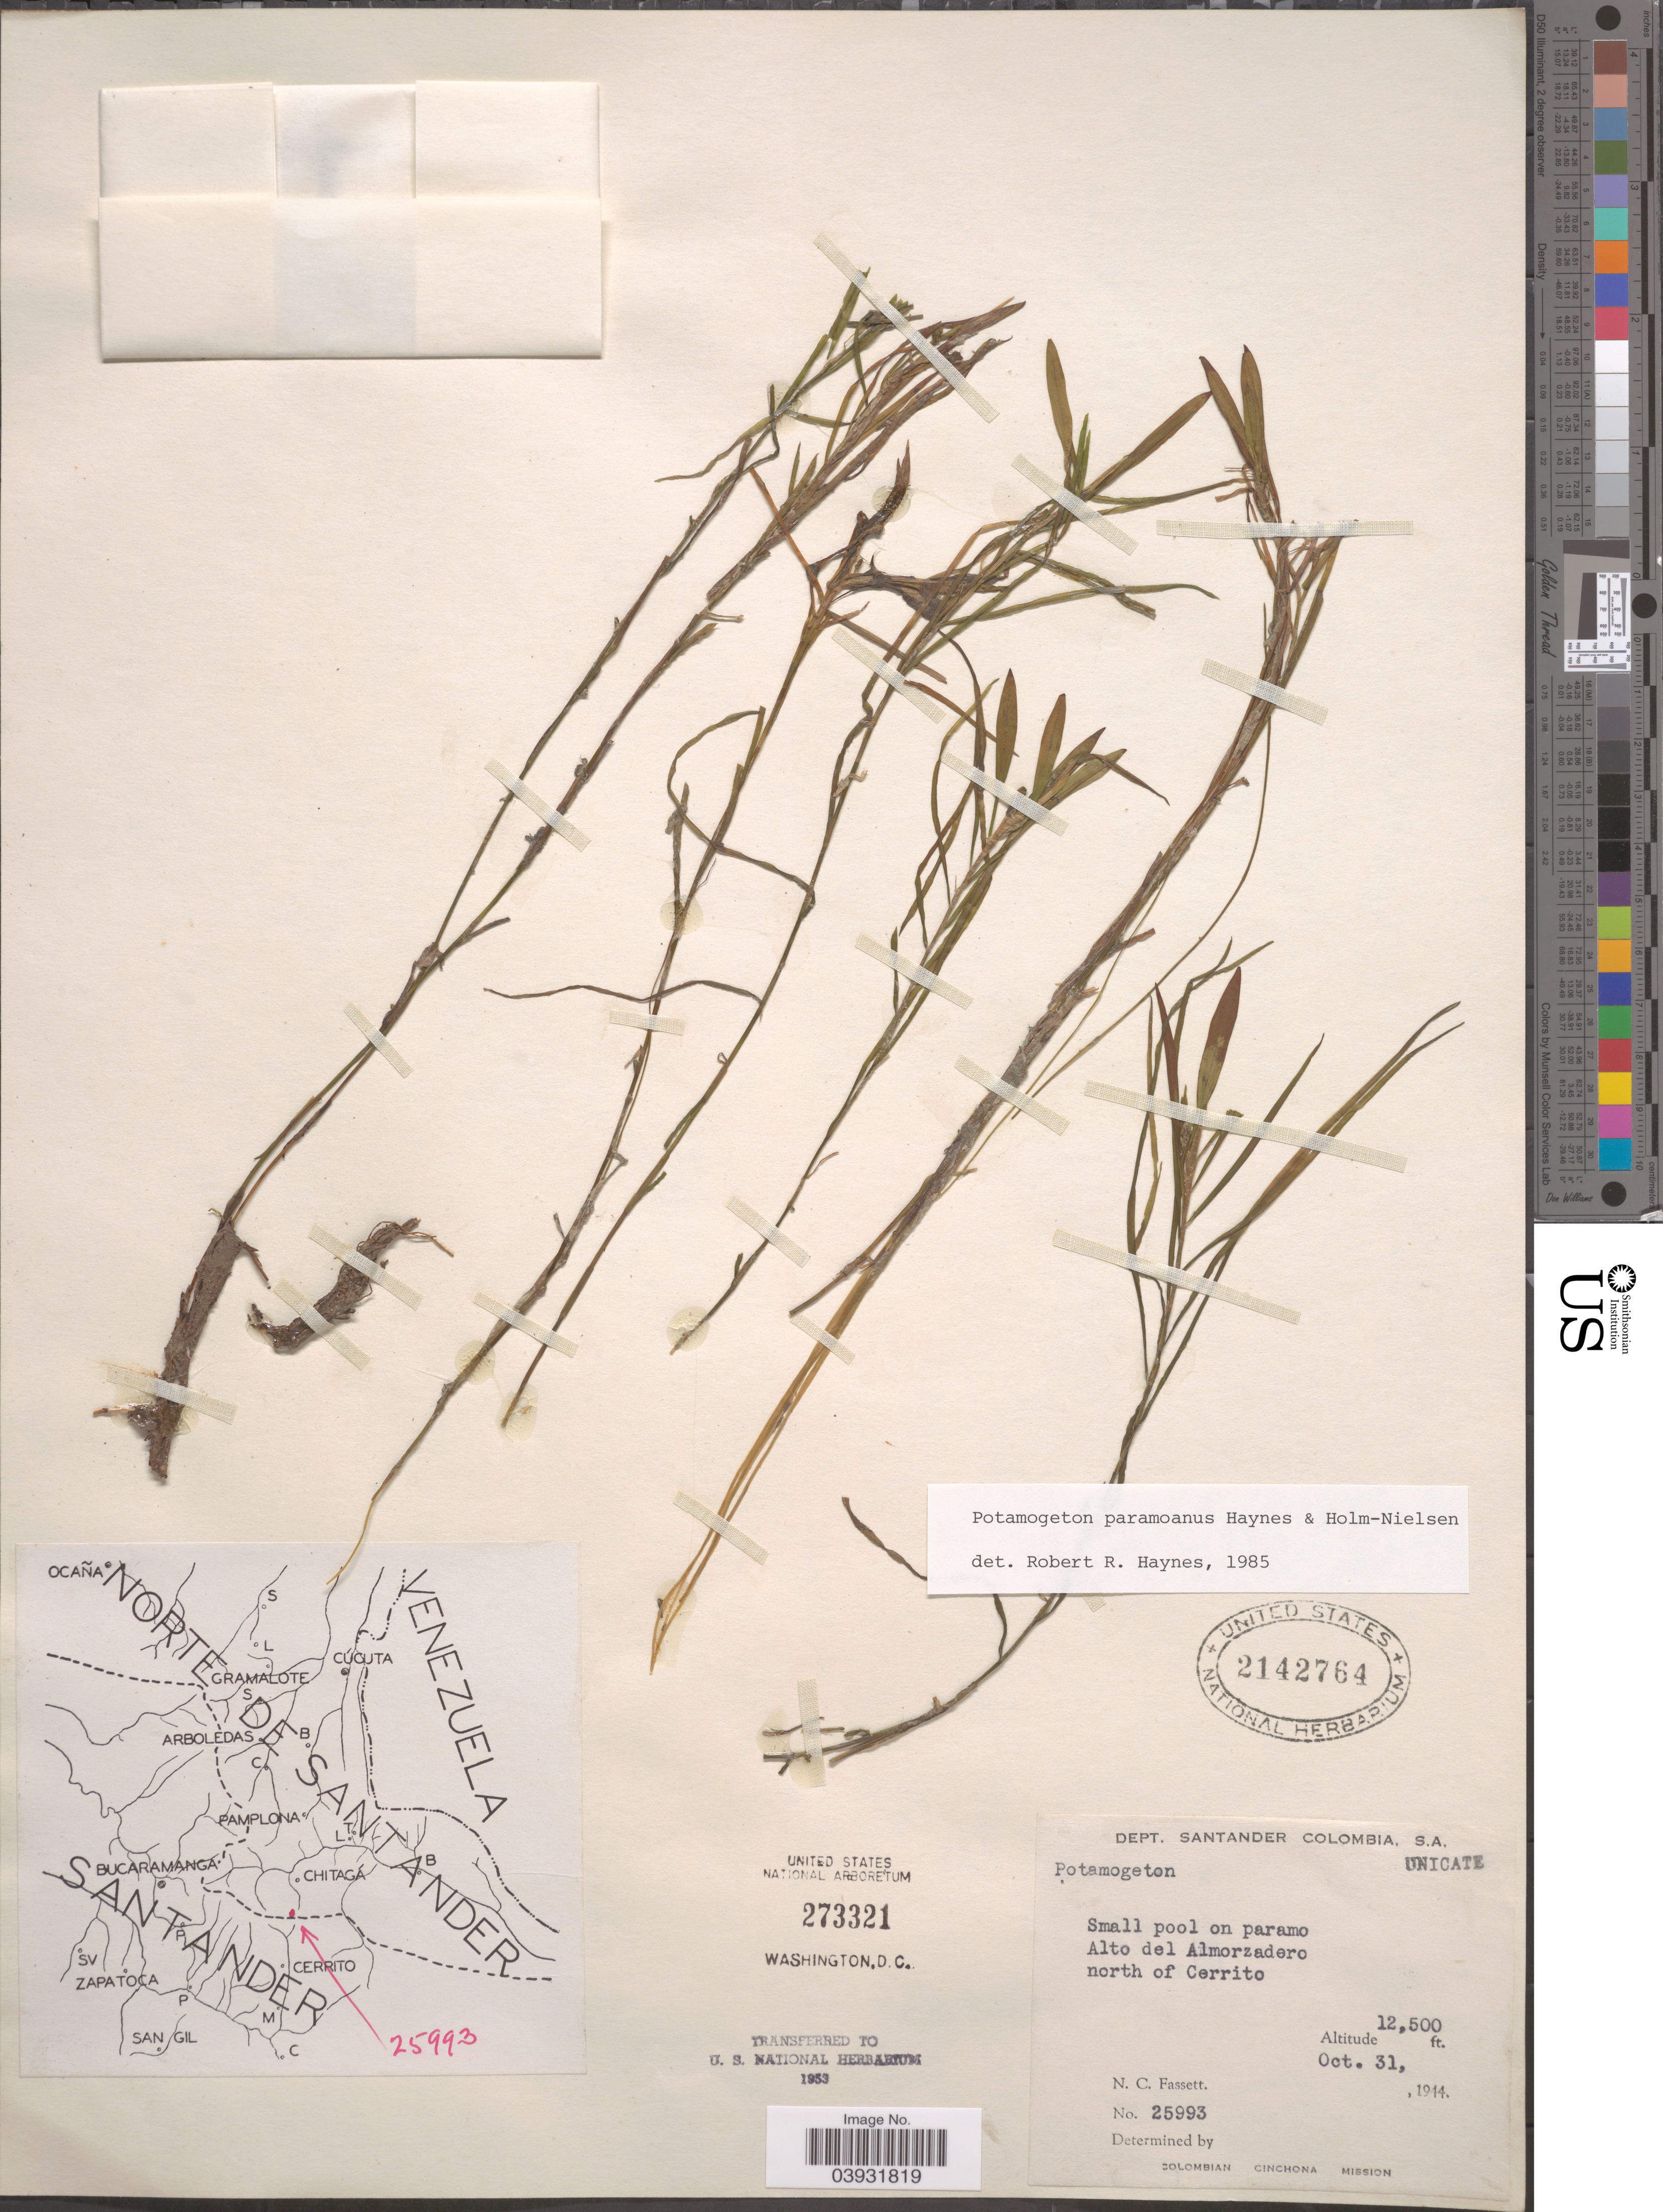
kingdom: Plantae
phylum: Tracheophyta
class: Liliopsida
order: Alismatales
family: Potamogetonaceae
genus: Potamogeton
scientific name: Potamogeton paramoanus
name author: R.R. Haynes & Holm-Nielsen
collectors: N. C. Fassett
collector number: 25993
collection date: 1944-10-31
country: Colombia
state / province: Santander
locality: Dept. Santander. Alto del Almorzadero north of Cerrito.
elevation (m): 3810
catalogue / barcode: US 2142764